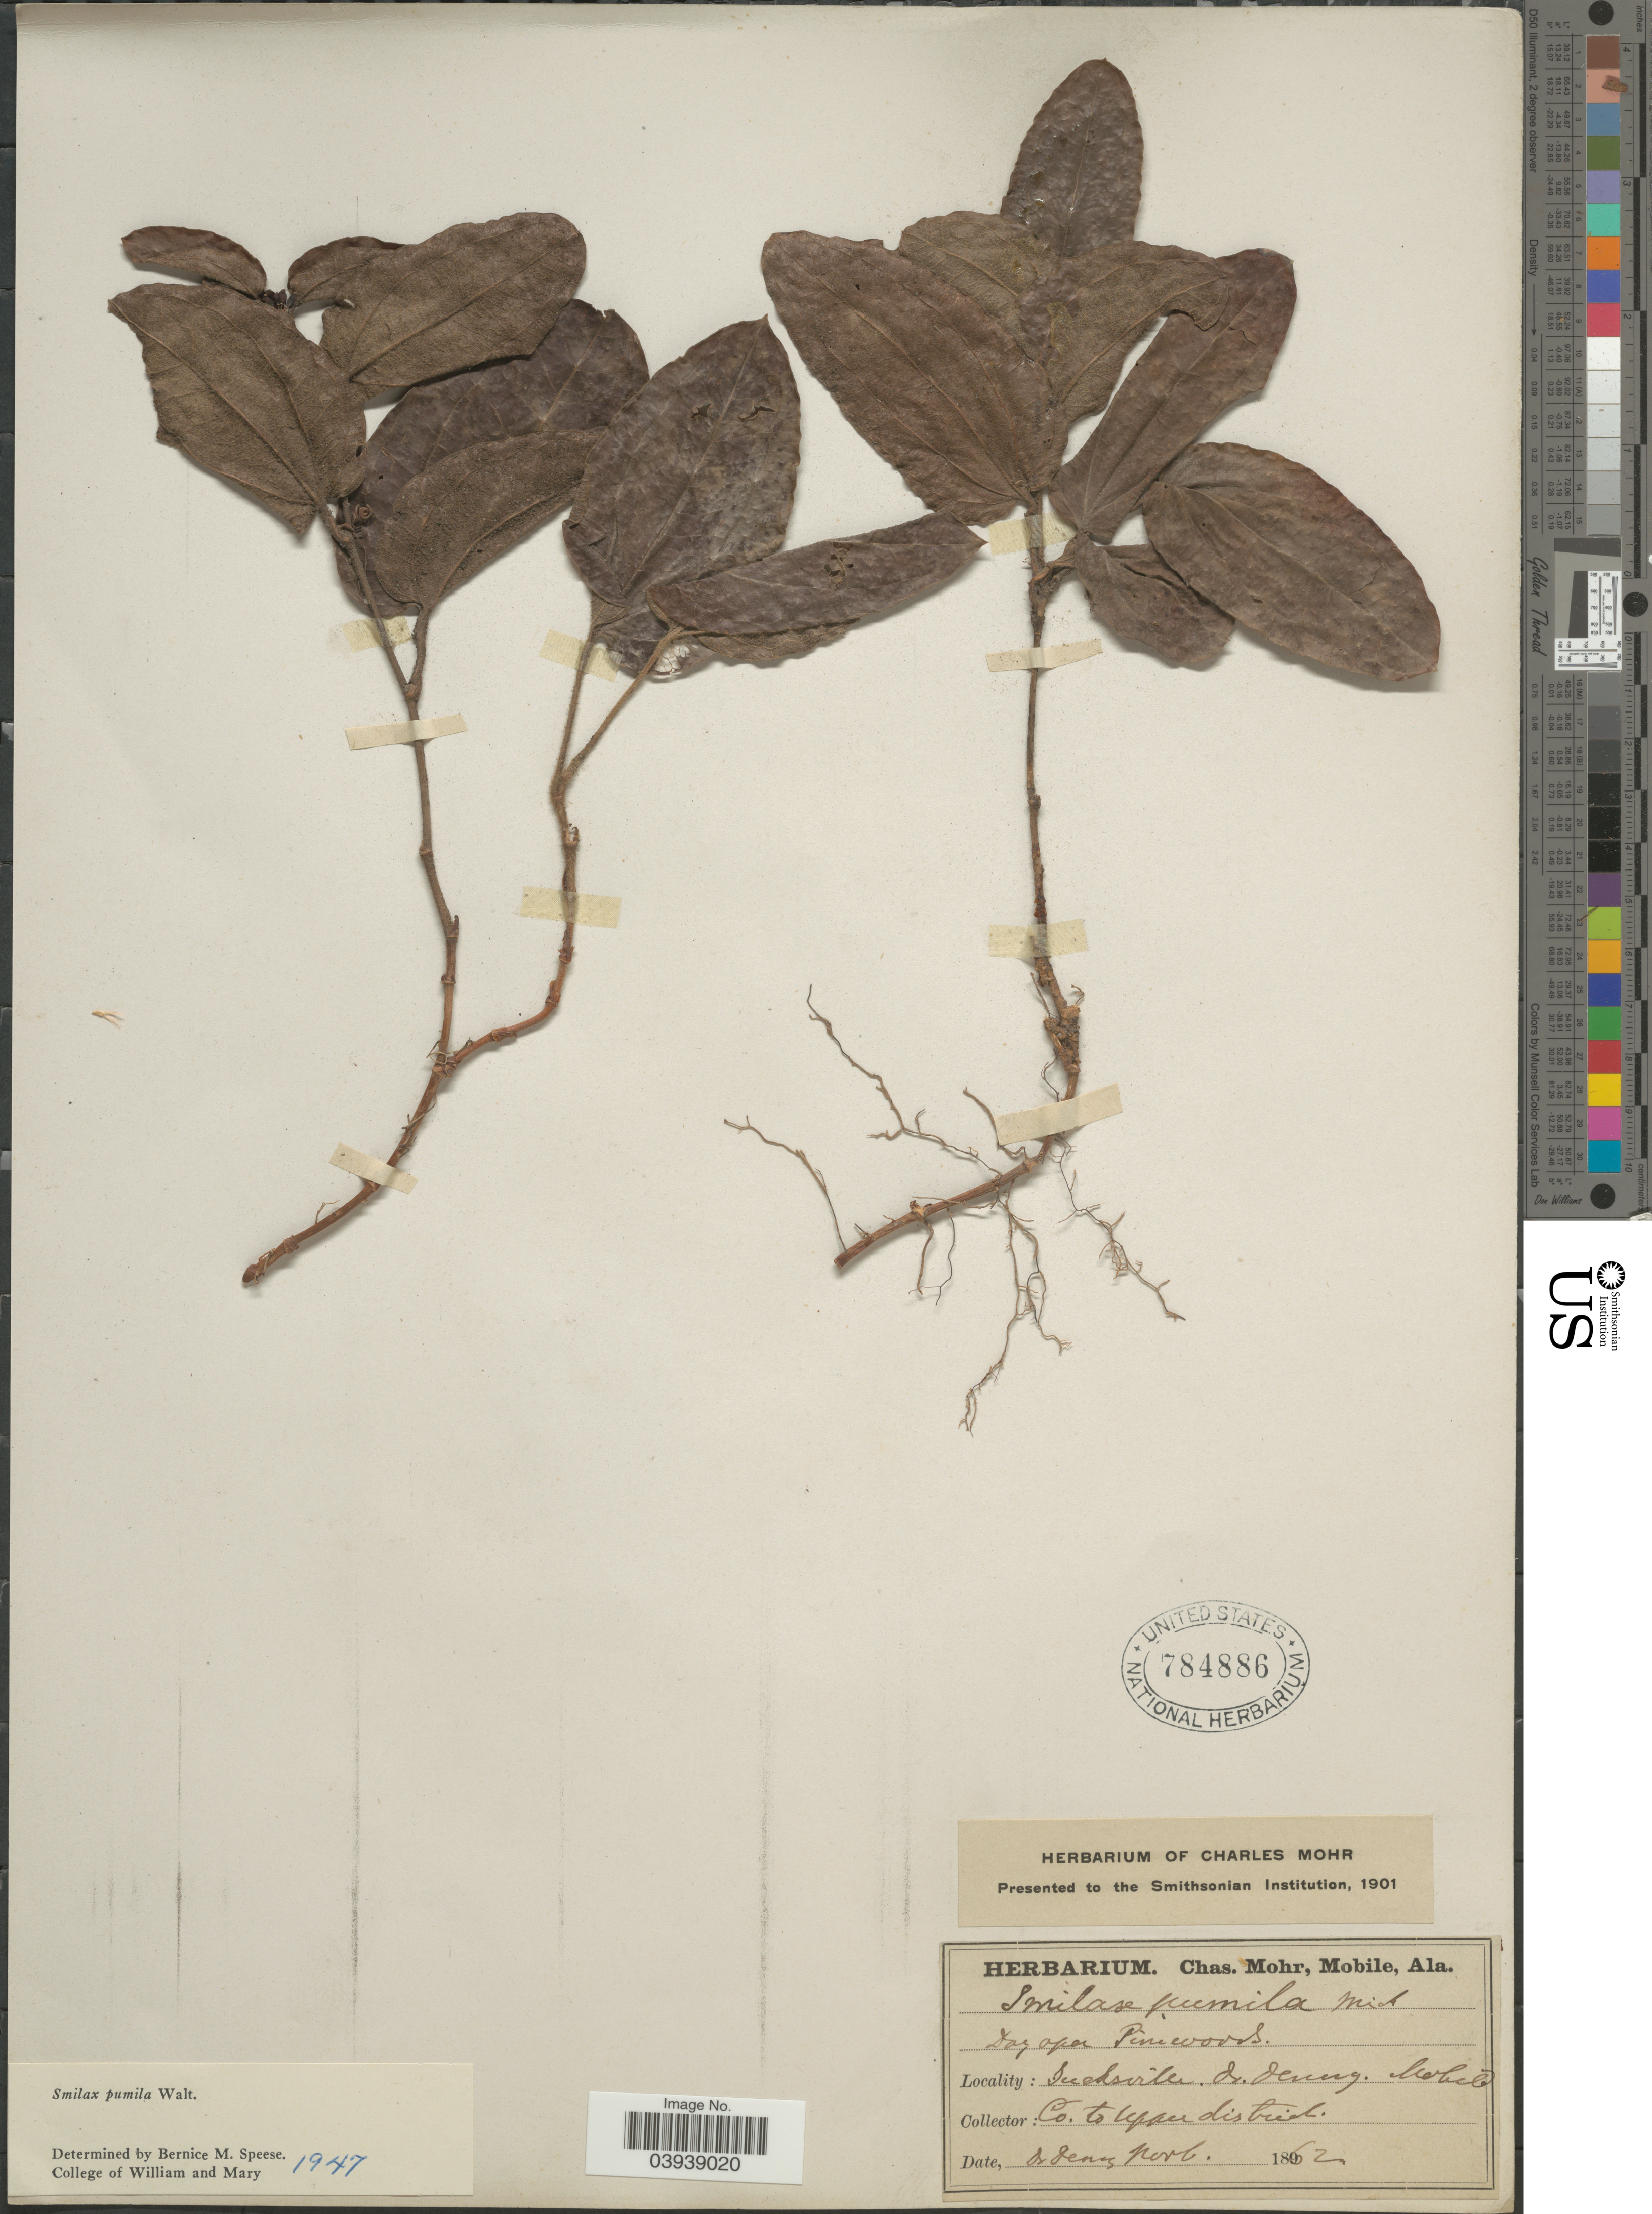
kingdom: Plantae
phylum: Tracheophyta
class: Liliopsida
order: Liliales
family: Smilacaceae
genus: Smilax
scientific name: Smilax pumila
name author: Walter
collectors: Denny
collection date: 1862-11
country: United States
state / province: Alabama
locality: Dry open Pinewoods. Suggsville. Mobile. Co. to Upper district.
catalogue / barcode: US 784886